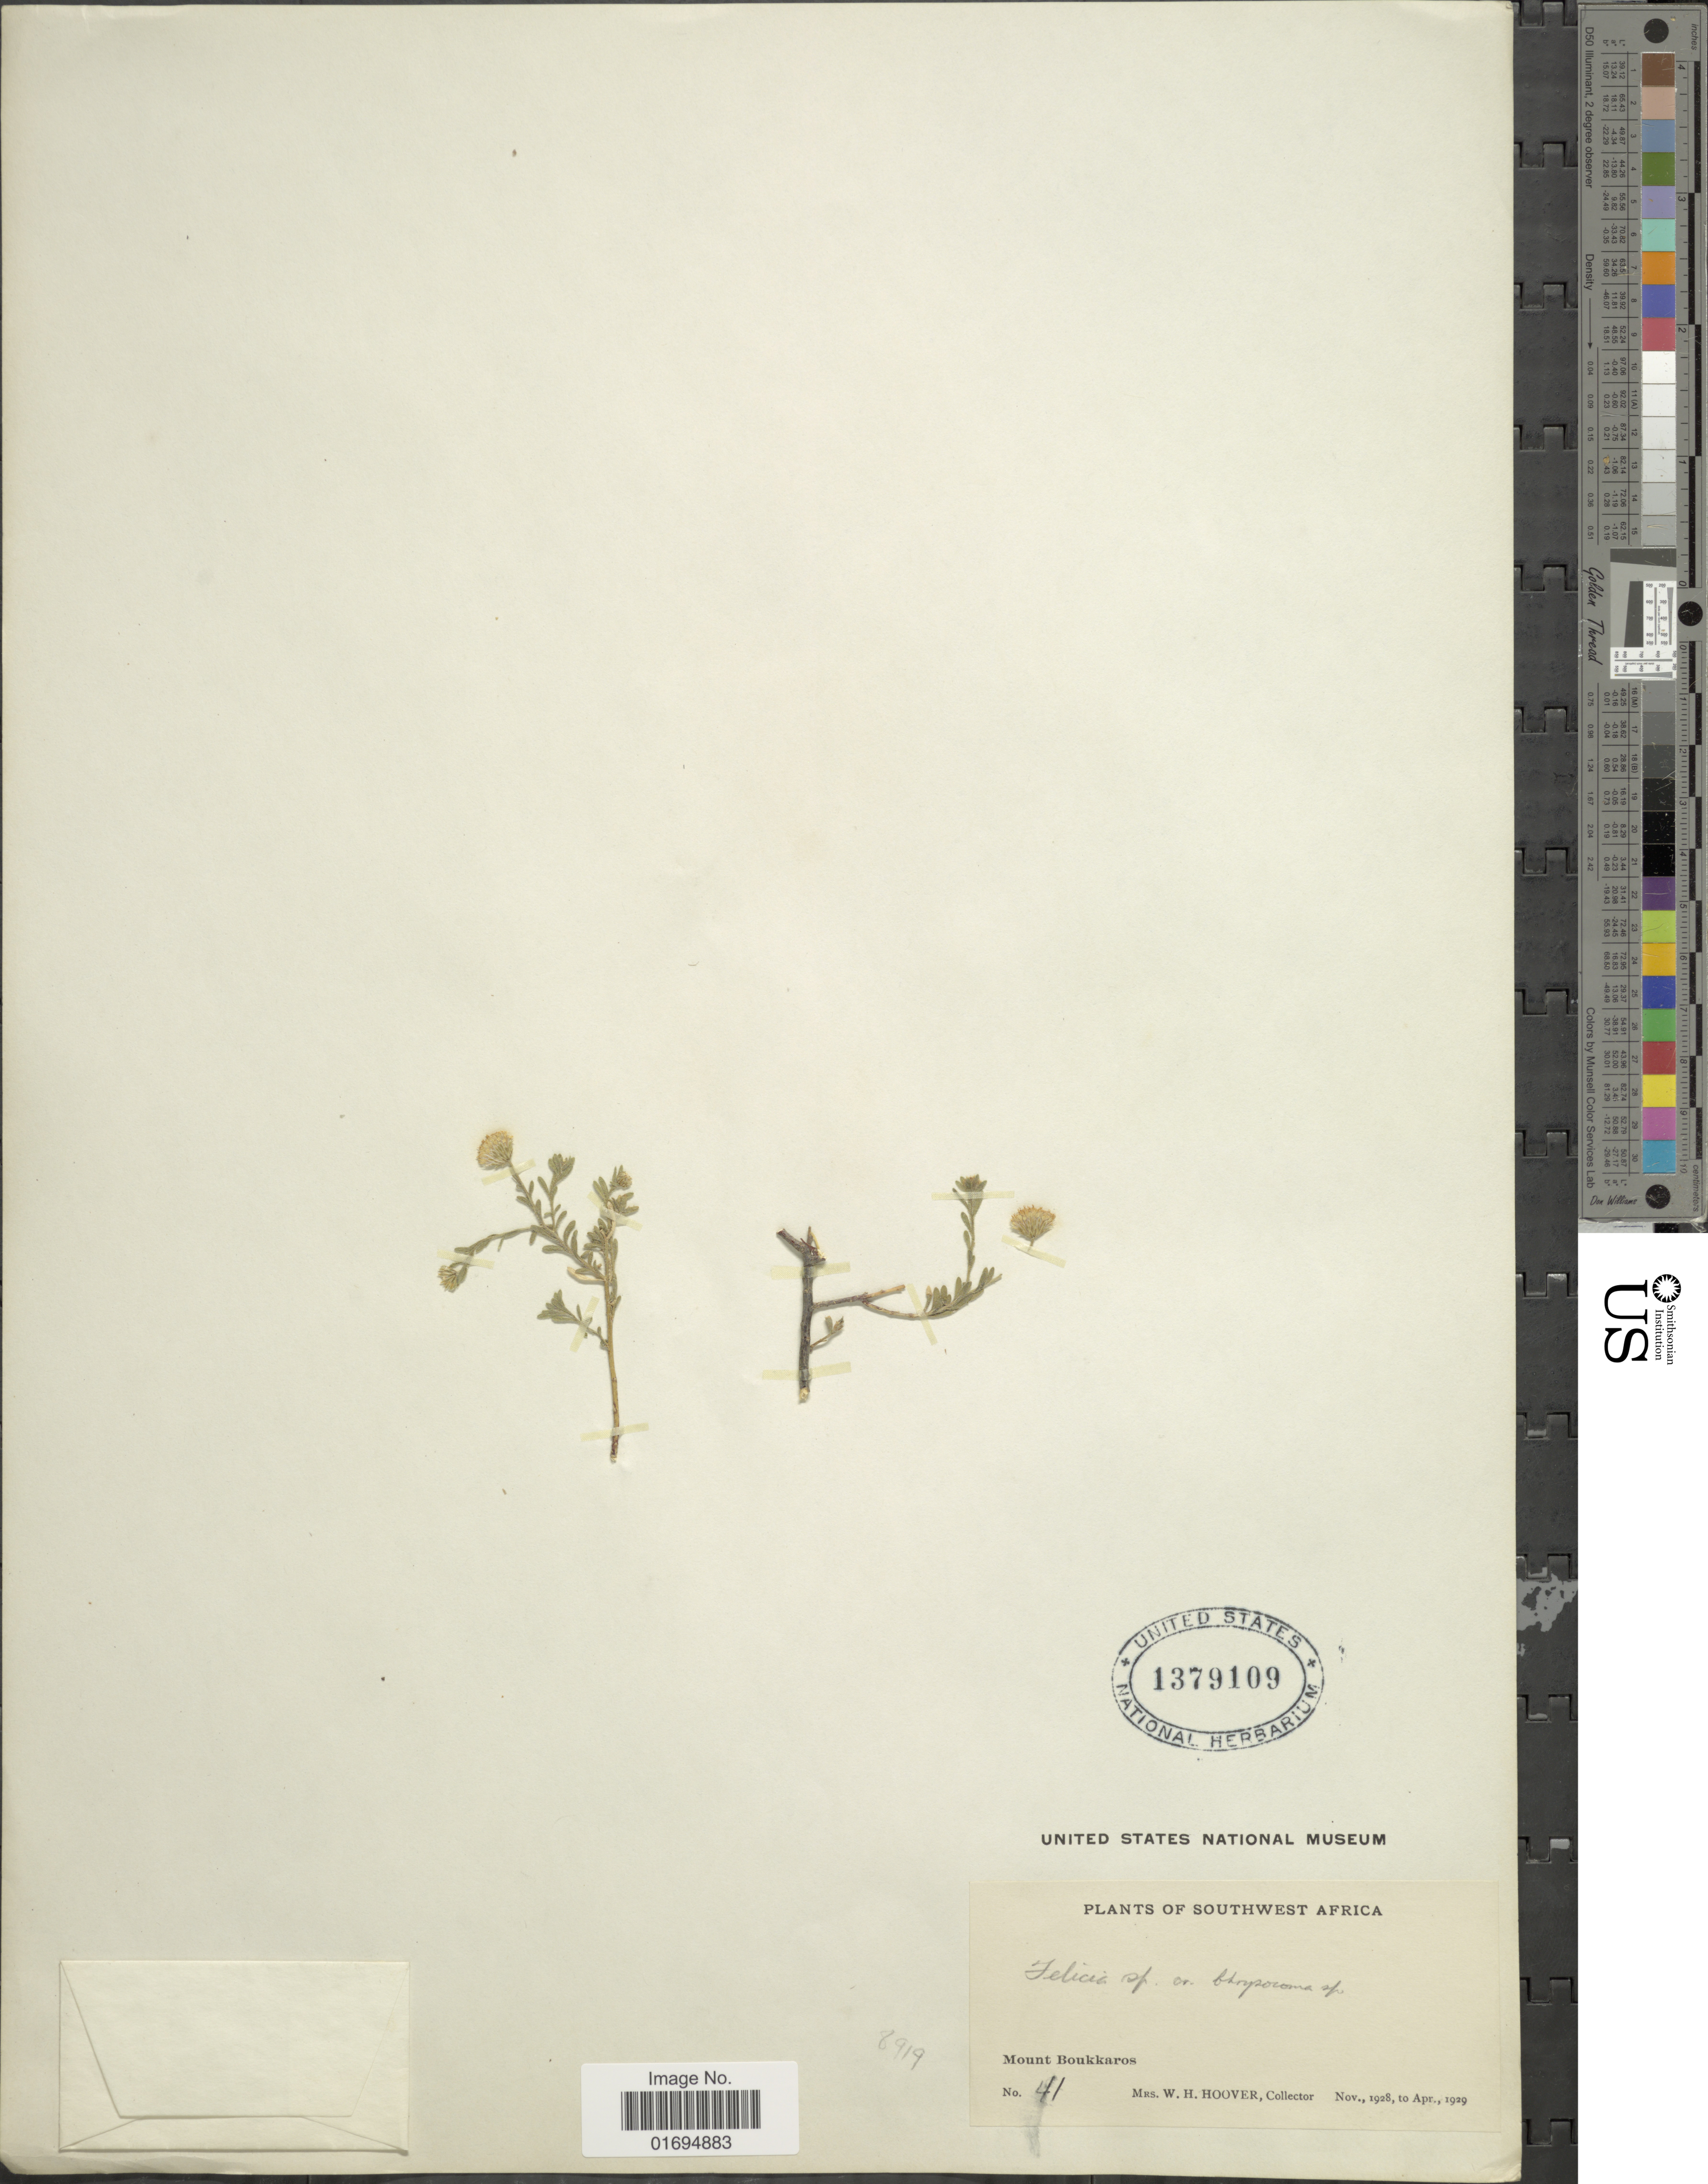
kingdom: Plantae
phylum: Tracheophyta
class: Magnoliopsida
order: Asterales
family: Asteraceae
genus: Felicia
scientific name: Felicia sp.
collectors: W. H. Hoover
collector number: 41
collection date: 1928-11/1929-04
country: Namibia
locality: Southwest Africa, Mount Boukkaros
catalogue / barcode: US 1379109